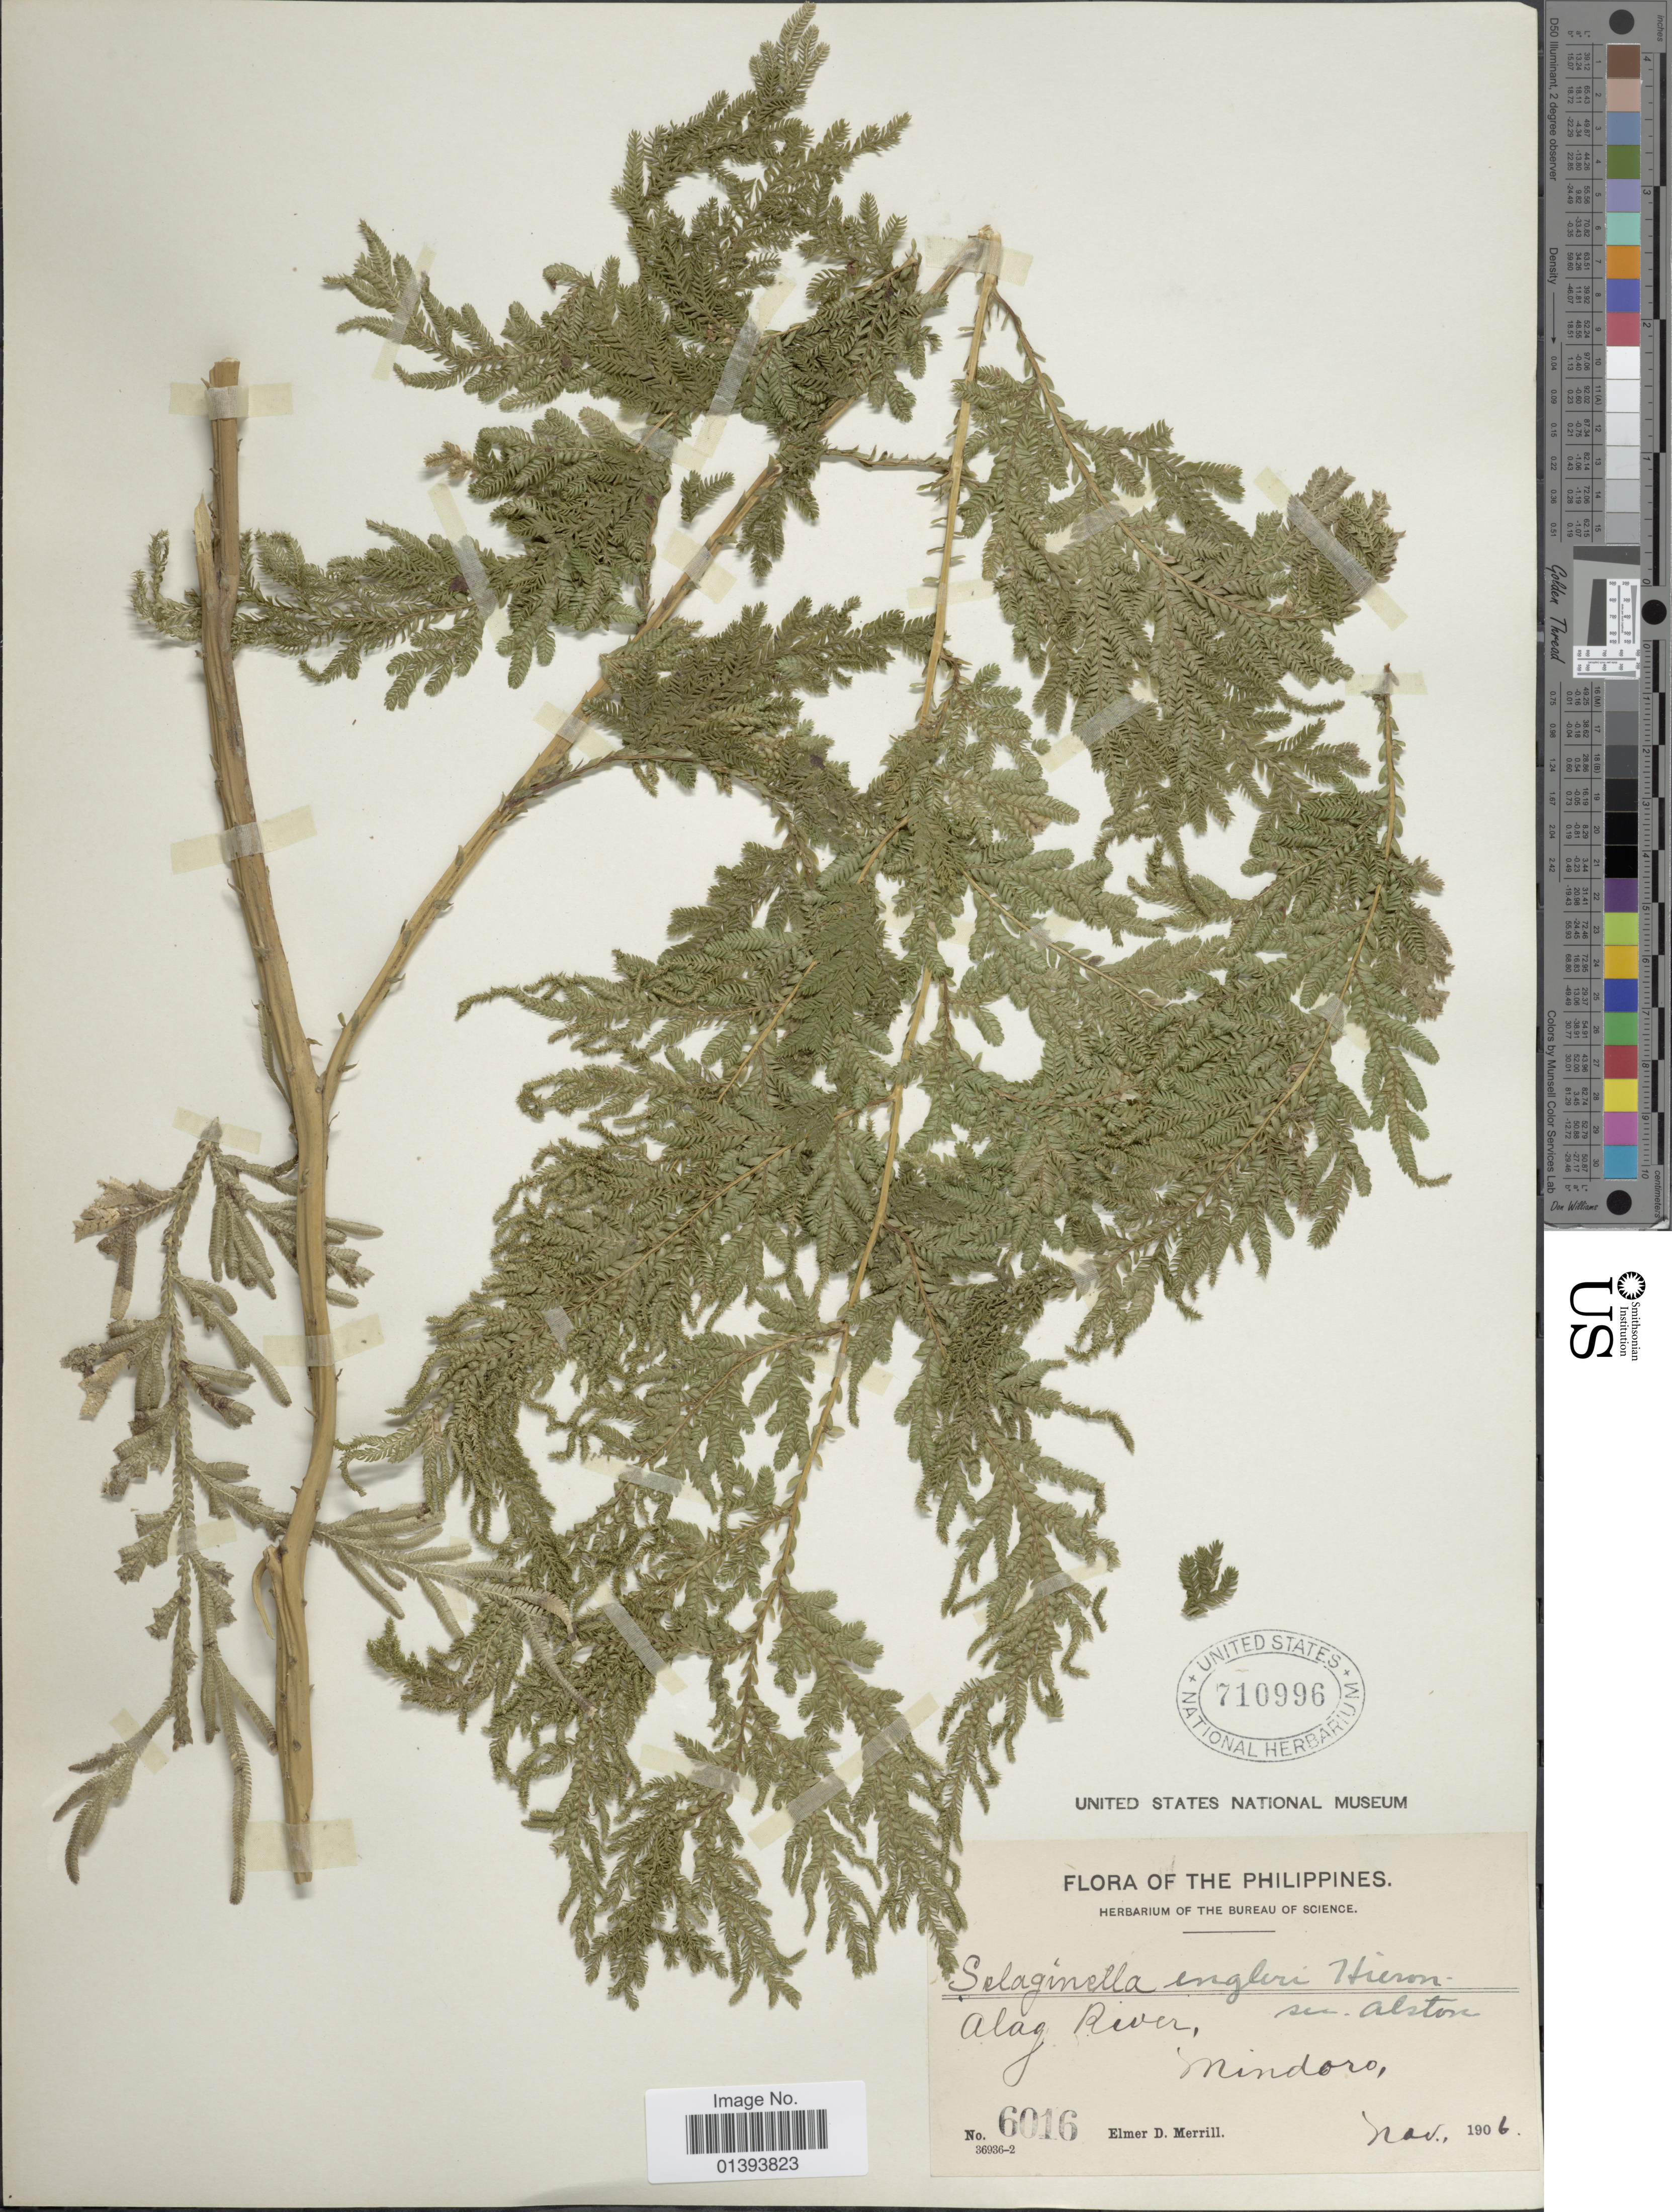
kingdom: Plantae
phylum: Tracheophyta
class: Lycopodiopsida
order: Selaginellales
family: Selaginellaceae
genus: Selaginella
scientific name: Selaginella engleri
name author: Hieron.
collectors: E. D. Merrill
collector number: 6016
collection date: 1906-11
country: Philippines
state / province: Mimaropa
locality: Alag river, Mindoro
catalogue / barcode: US 710996